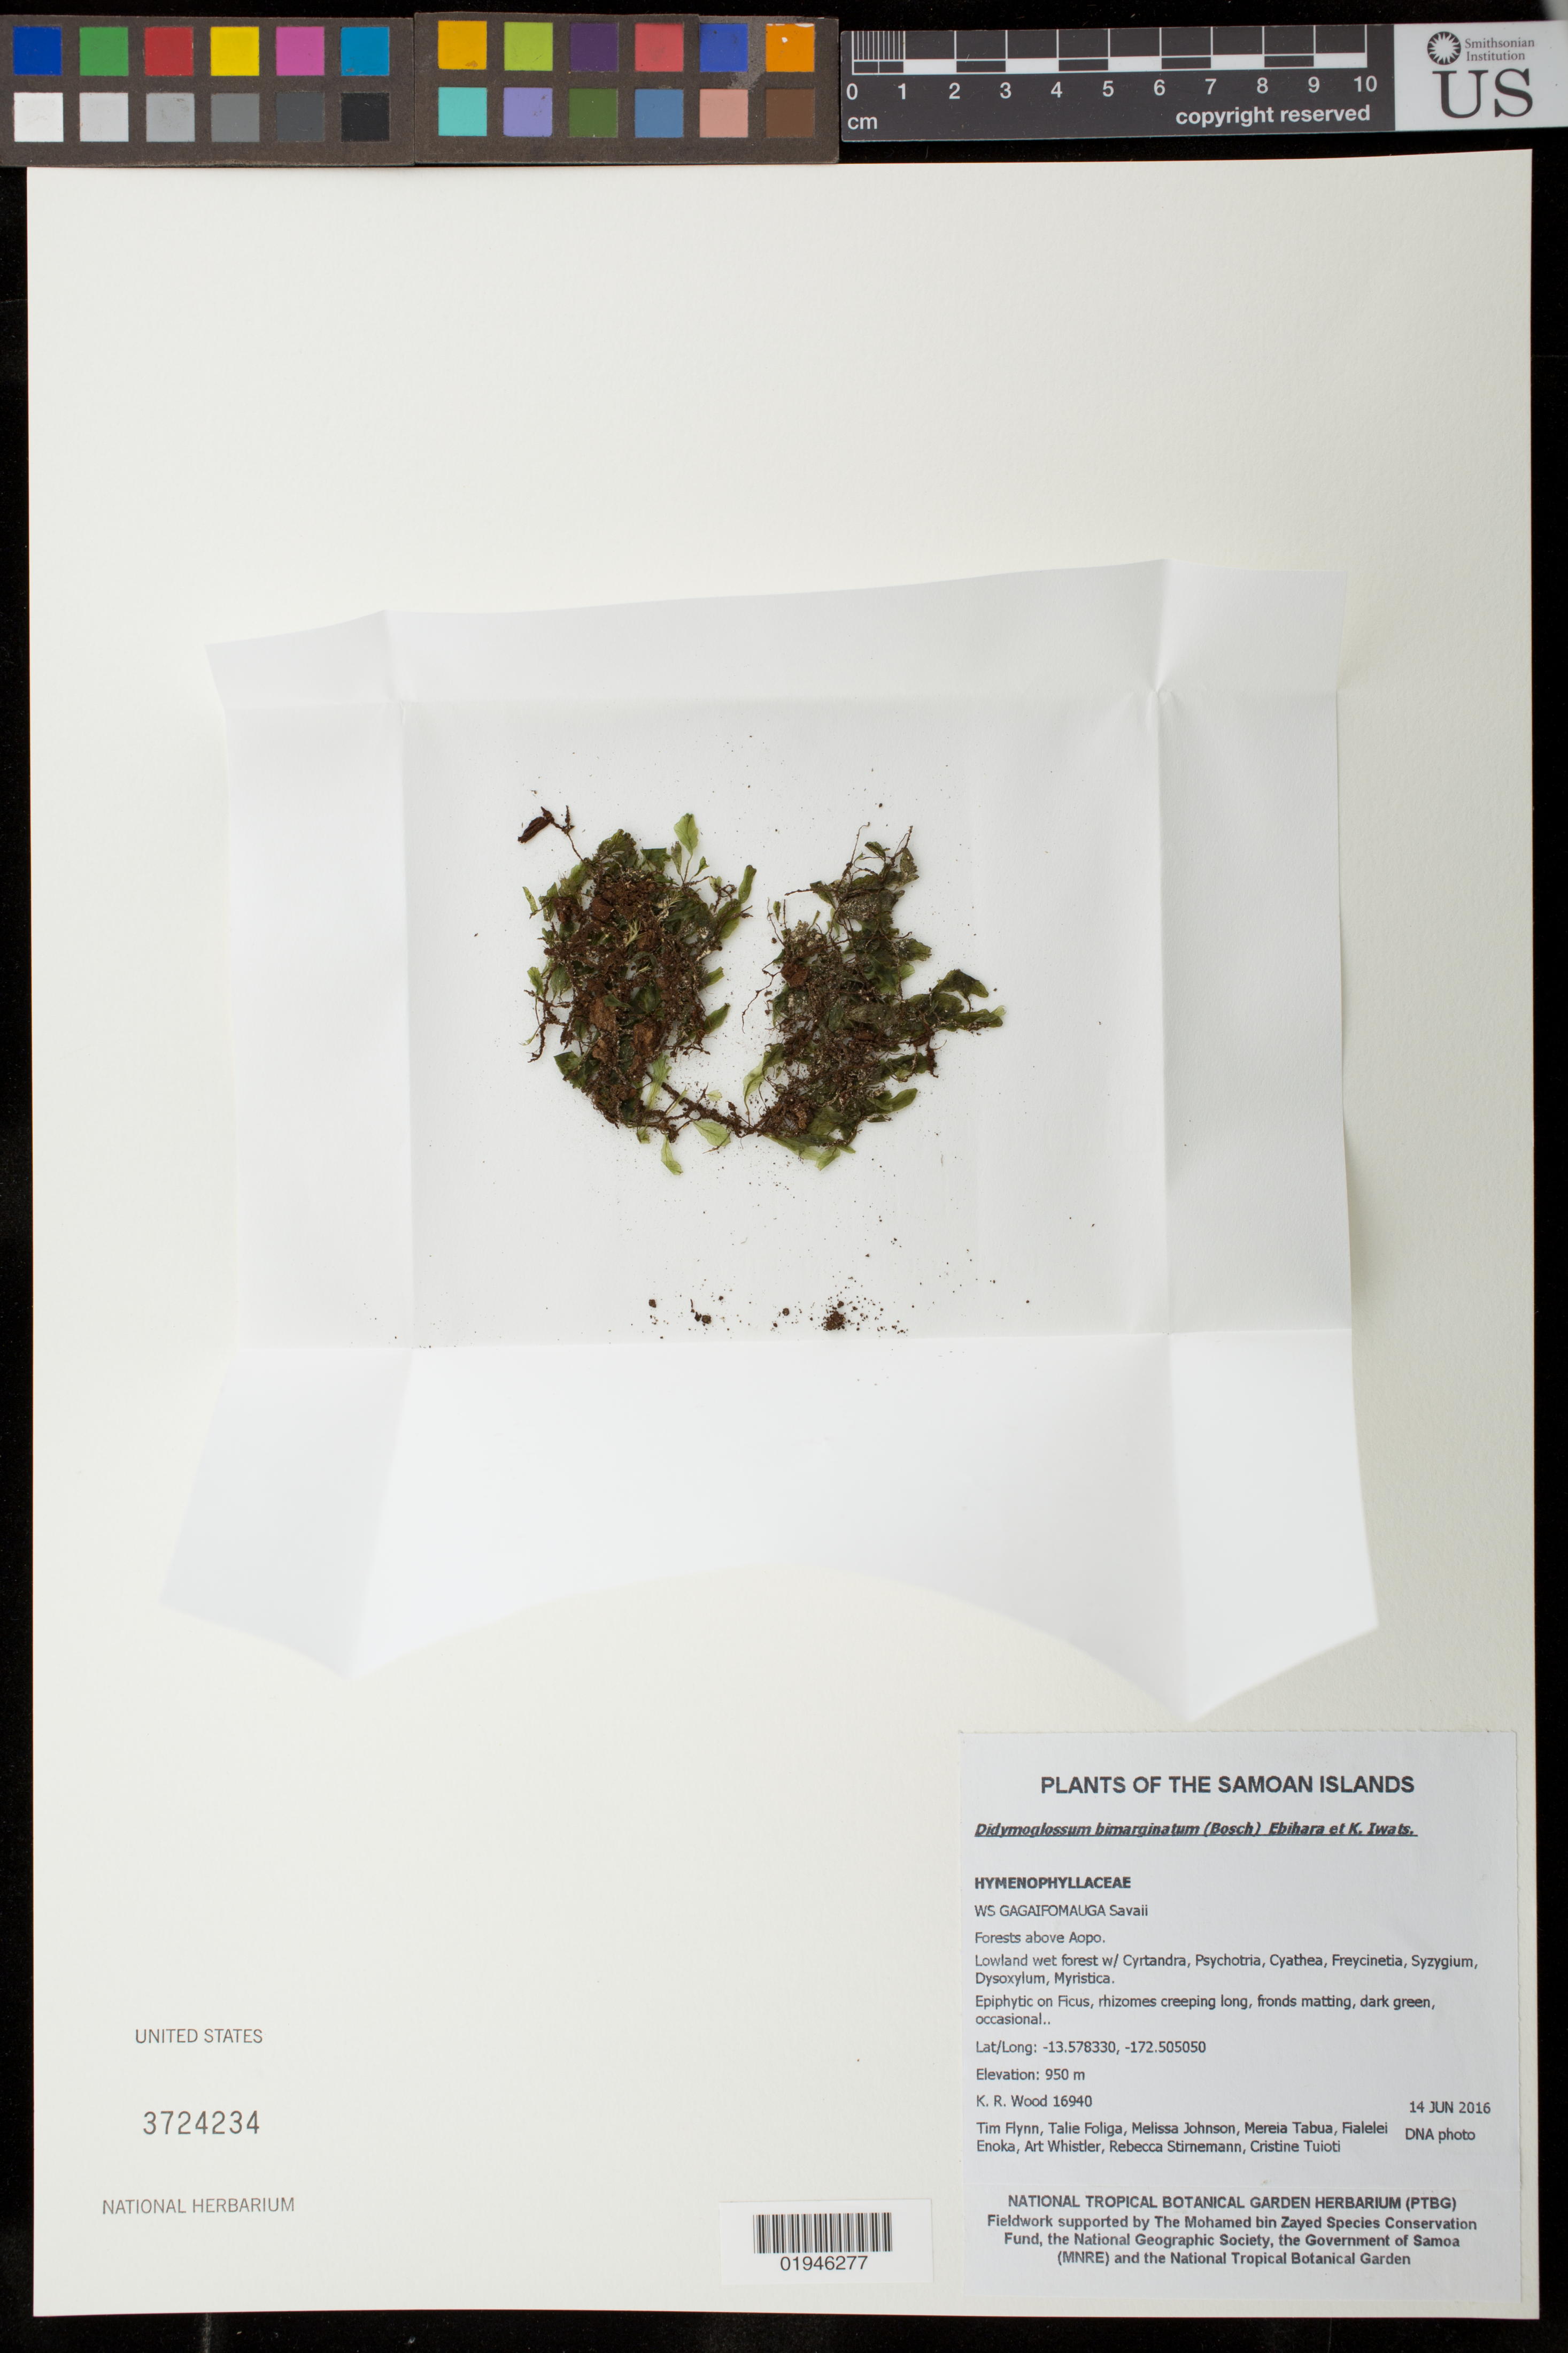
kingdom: Plantae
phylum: Tracheophyta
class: Polypodiopsida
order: Hymenophyllales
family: Hymenophyllaceae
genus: Didymoglossum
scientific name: Didymoglossum bimarginatum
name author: (Bosch) Ebihara & K. Iwats.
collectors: K. R. Wood, T. W. Flynn, T. Foliga, M. Johnson, M. Tabua, F. Enoka, A. Whistler & R. Stirnemann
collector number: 16940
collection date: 2016-06-14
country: Samoa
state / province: Gagaifomauga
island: Savai'i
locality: Savaii, Forests above Aopo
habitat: Lowland wet forest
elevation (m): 950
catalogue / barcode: US 3724234